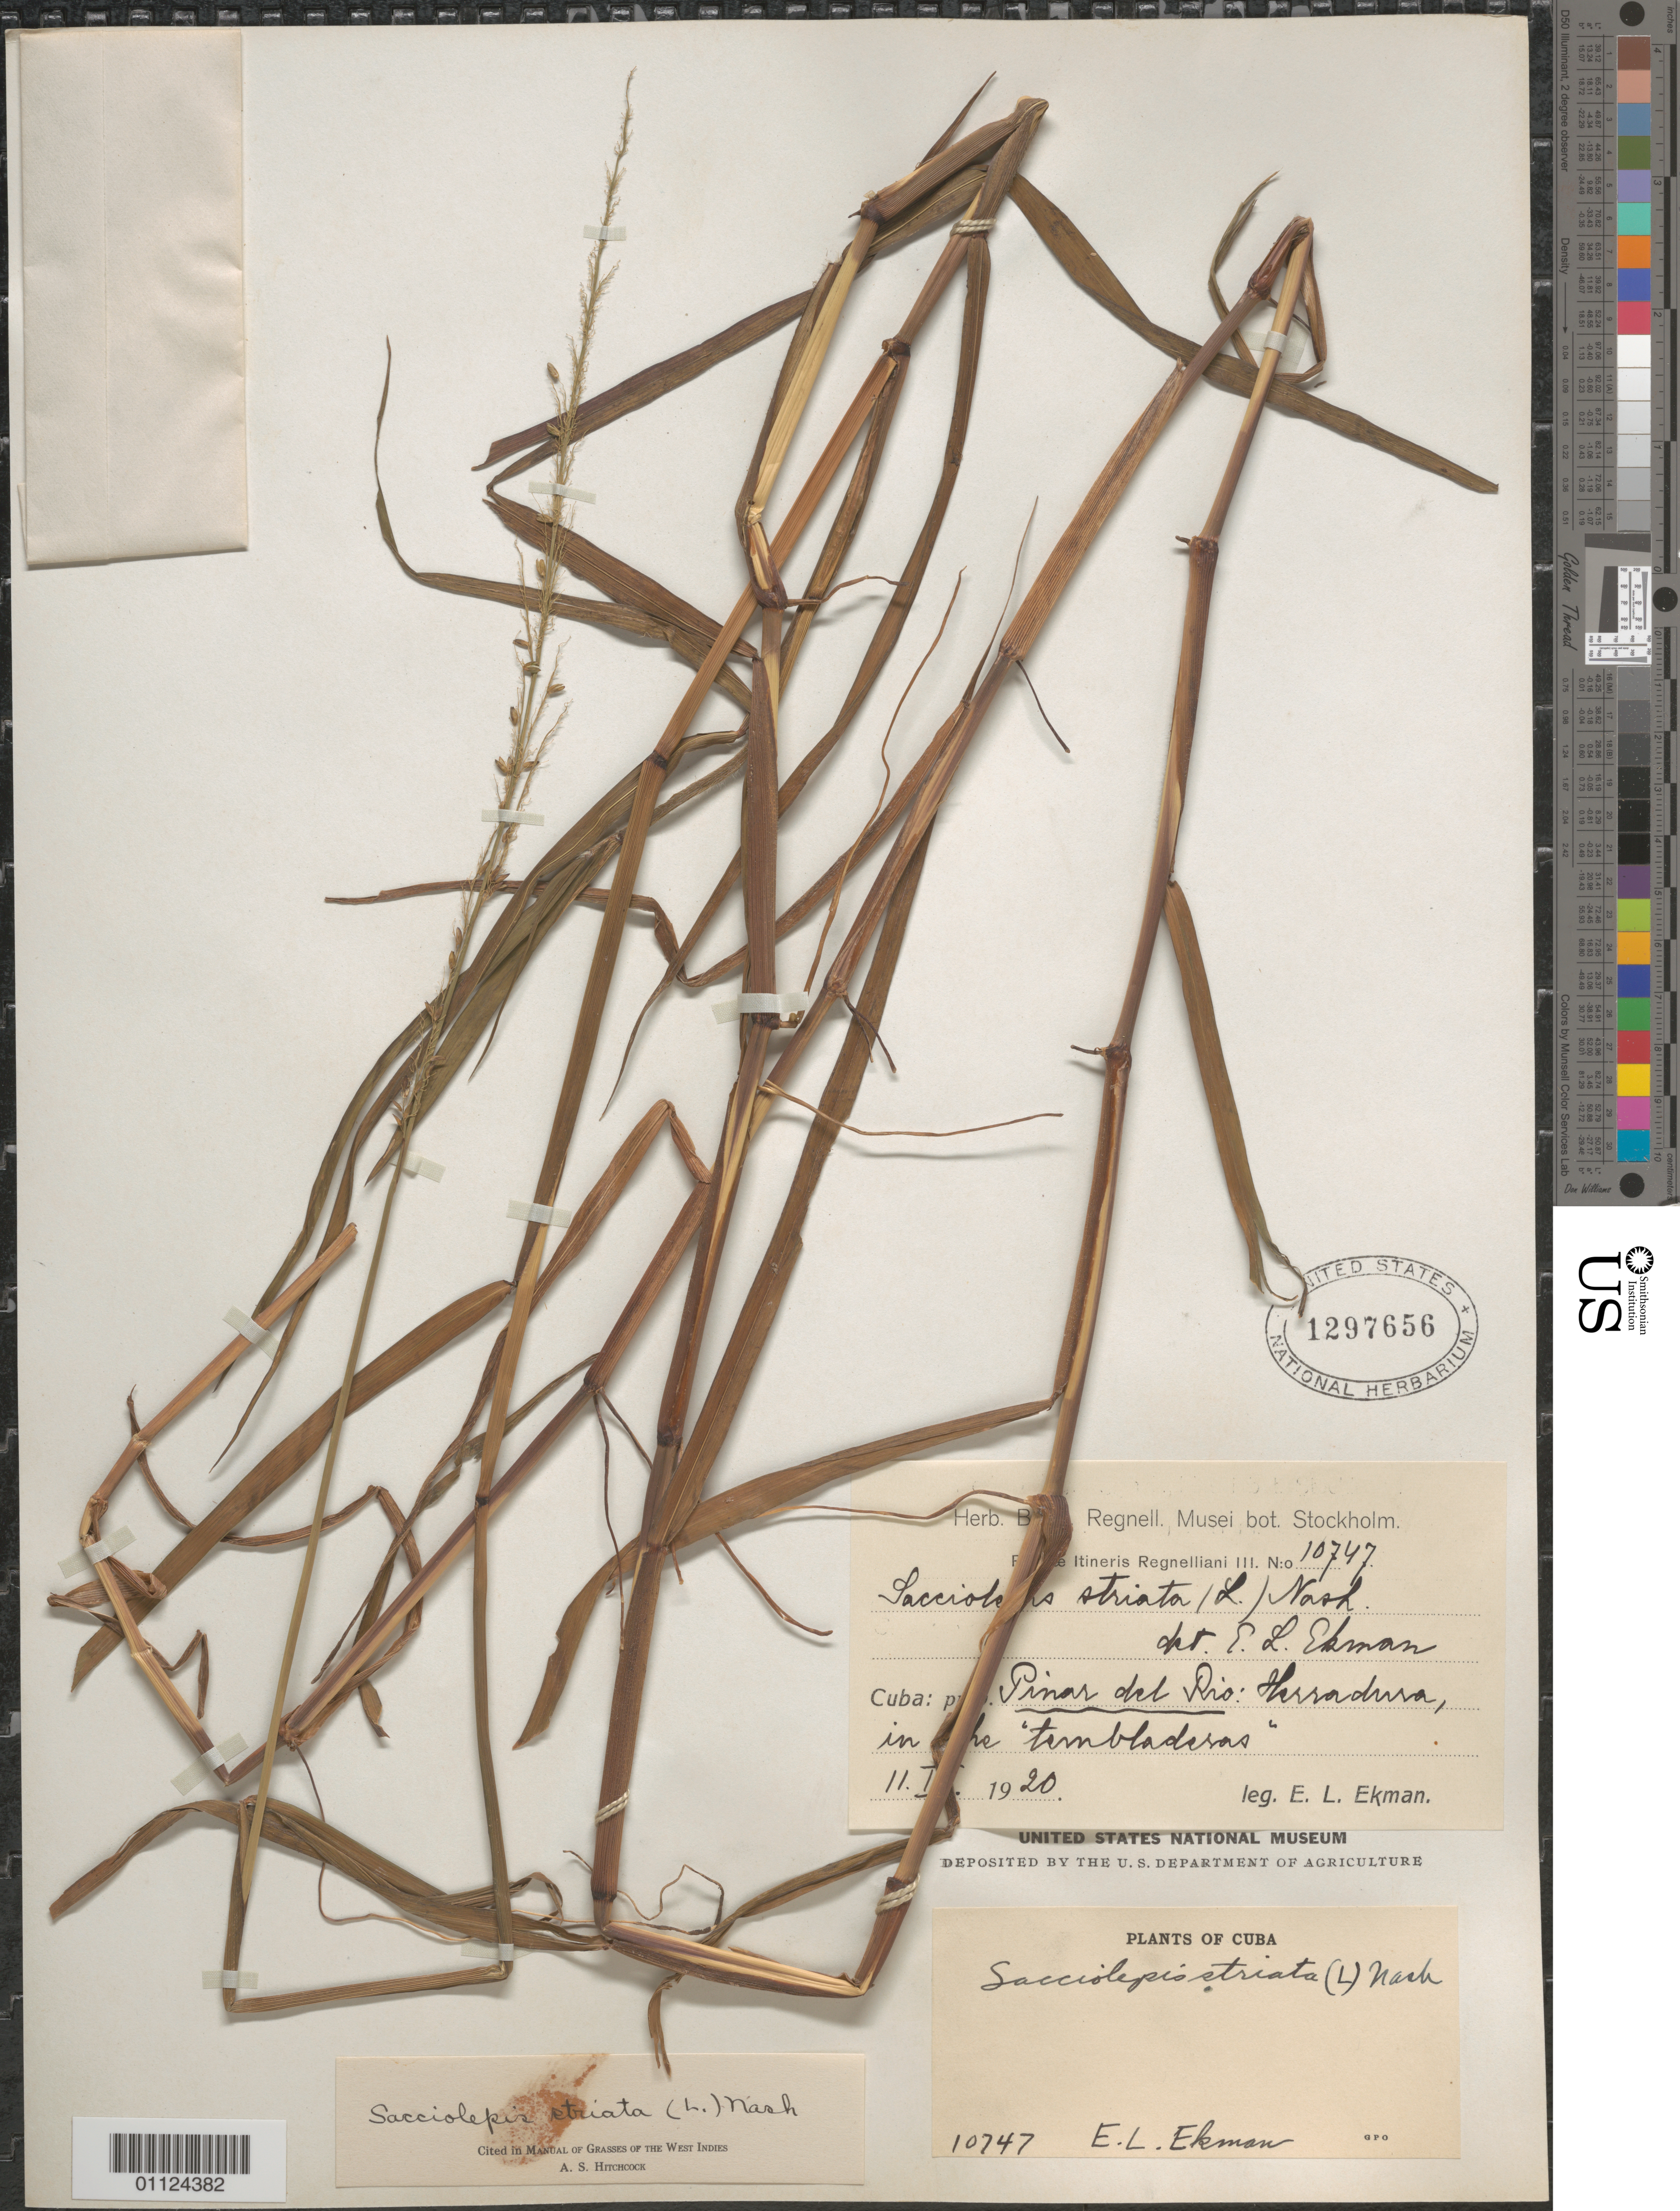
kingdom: Plantae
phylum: Tracheophyta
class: Liliopsida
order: Poales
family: Poaceae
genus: Sacciolepis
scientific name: Sacciolepis striata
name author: (L.) Nash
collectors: E. L. Ekman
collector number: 10747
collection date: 1920-04-11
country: Cuba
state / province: Pinar del Rio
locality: Herradura.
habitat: In the "tembladeras".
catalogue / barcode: US 1297656